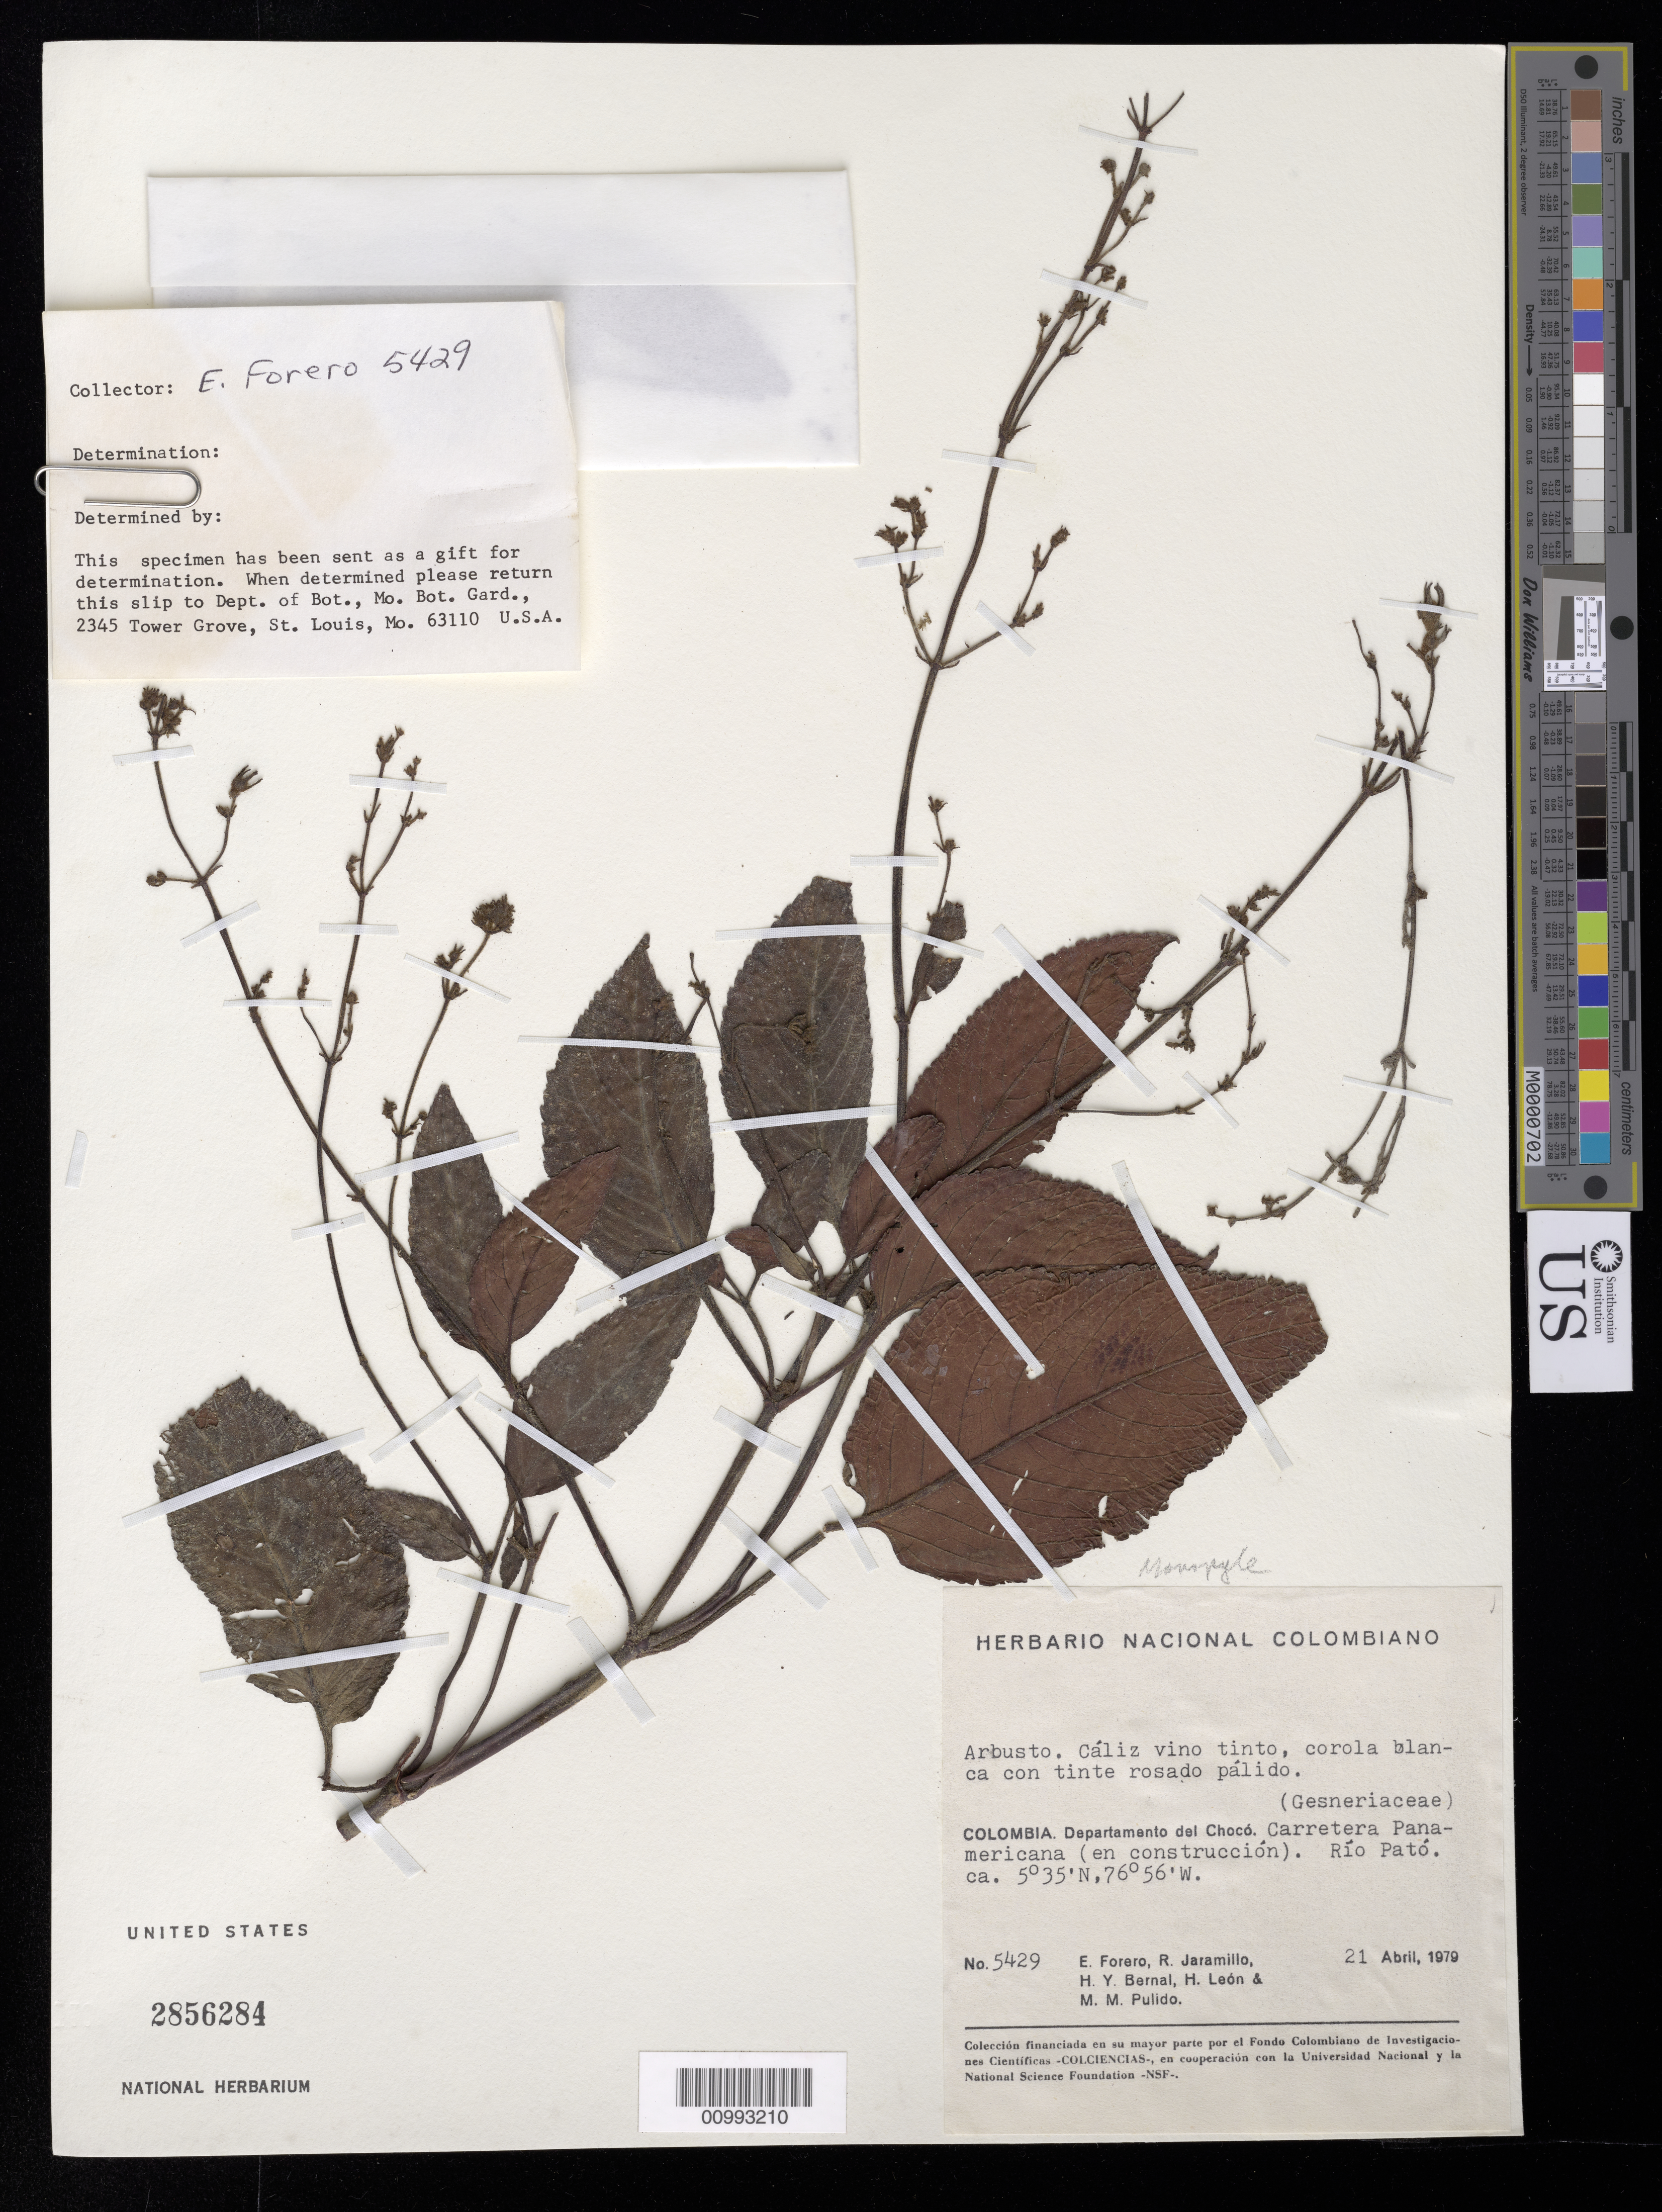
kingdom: Plantae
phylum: Tracheophyta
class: Magnoliopsida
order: Lamiales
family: Gesneriaceae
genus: Monopyle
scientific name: Monopyle sp.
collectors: E. Forero & R. Jaramillo M.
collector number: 5429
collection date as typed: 21 Apr 1978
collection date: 1978-04-21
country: Colombia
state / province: Chocó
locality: Departamento del Chocó, carretera Panamericana (en construcción). Río Pató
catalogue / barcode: US 2856284